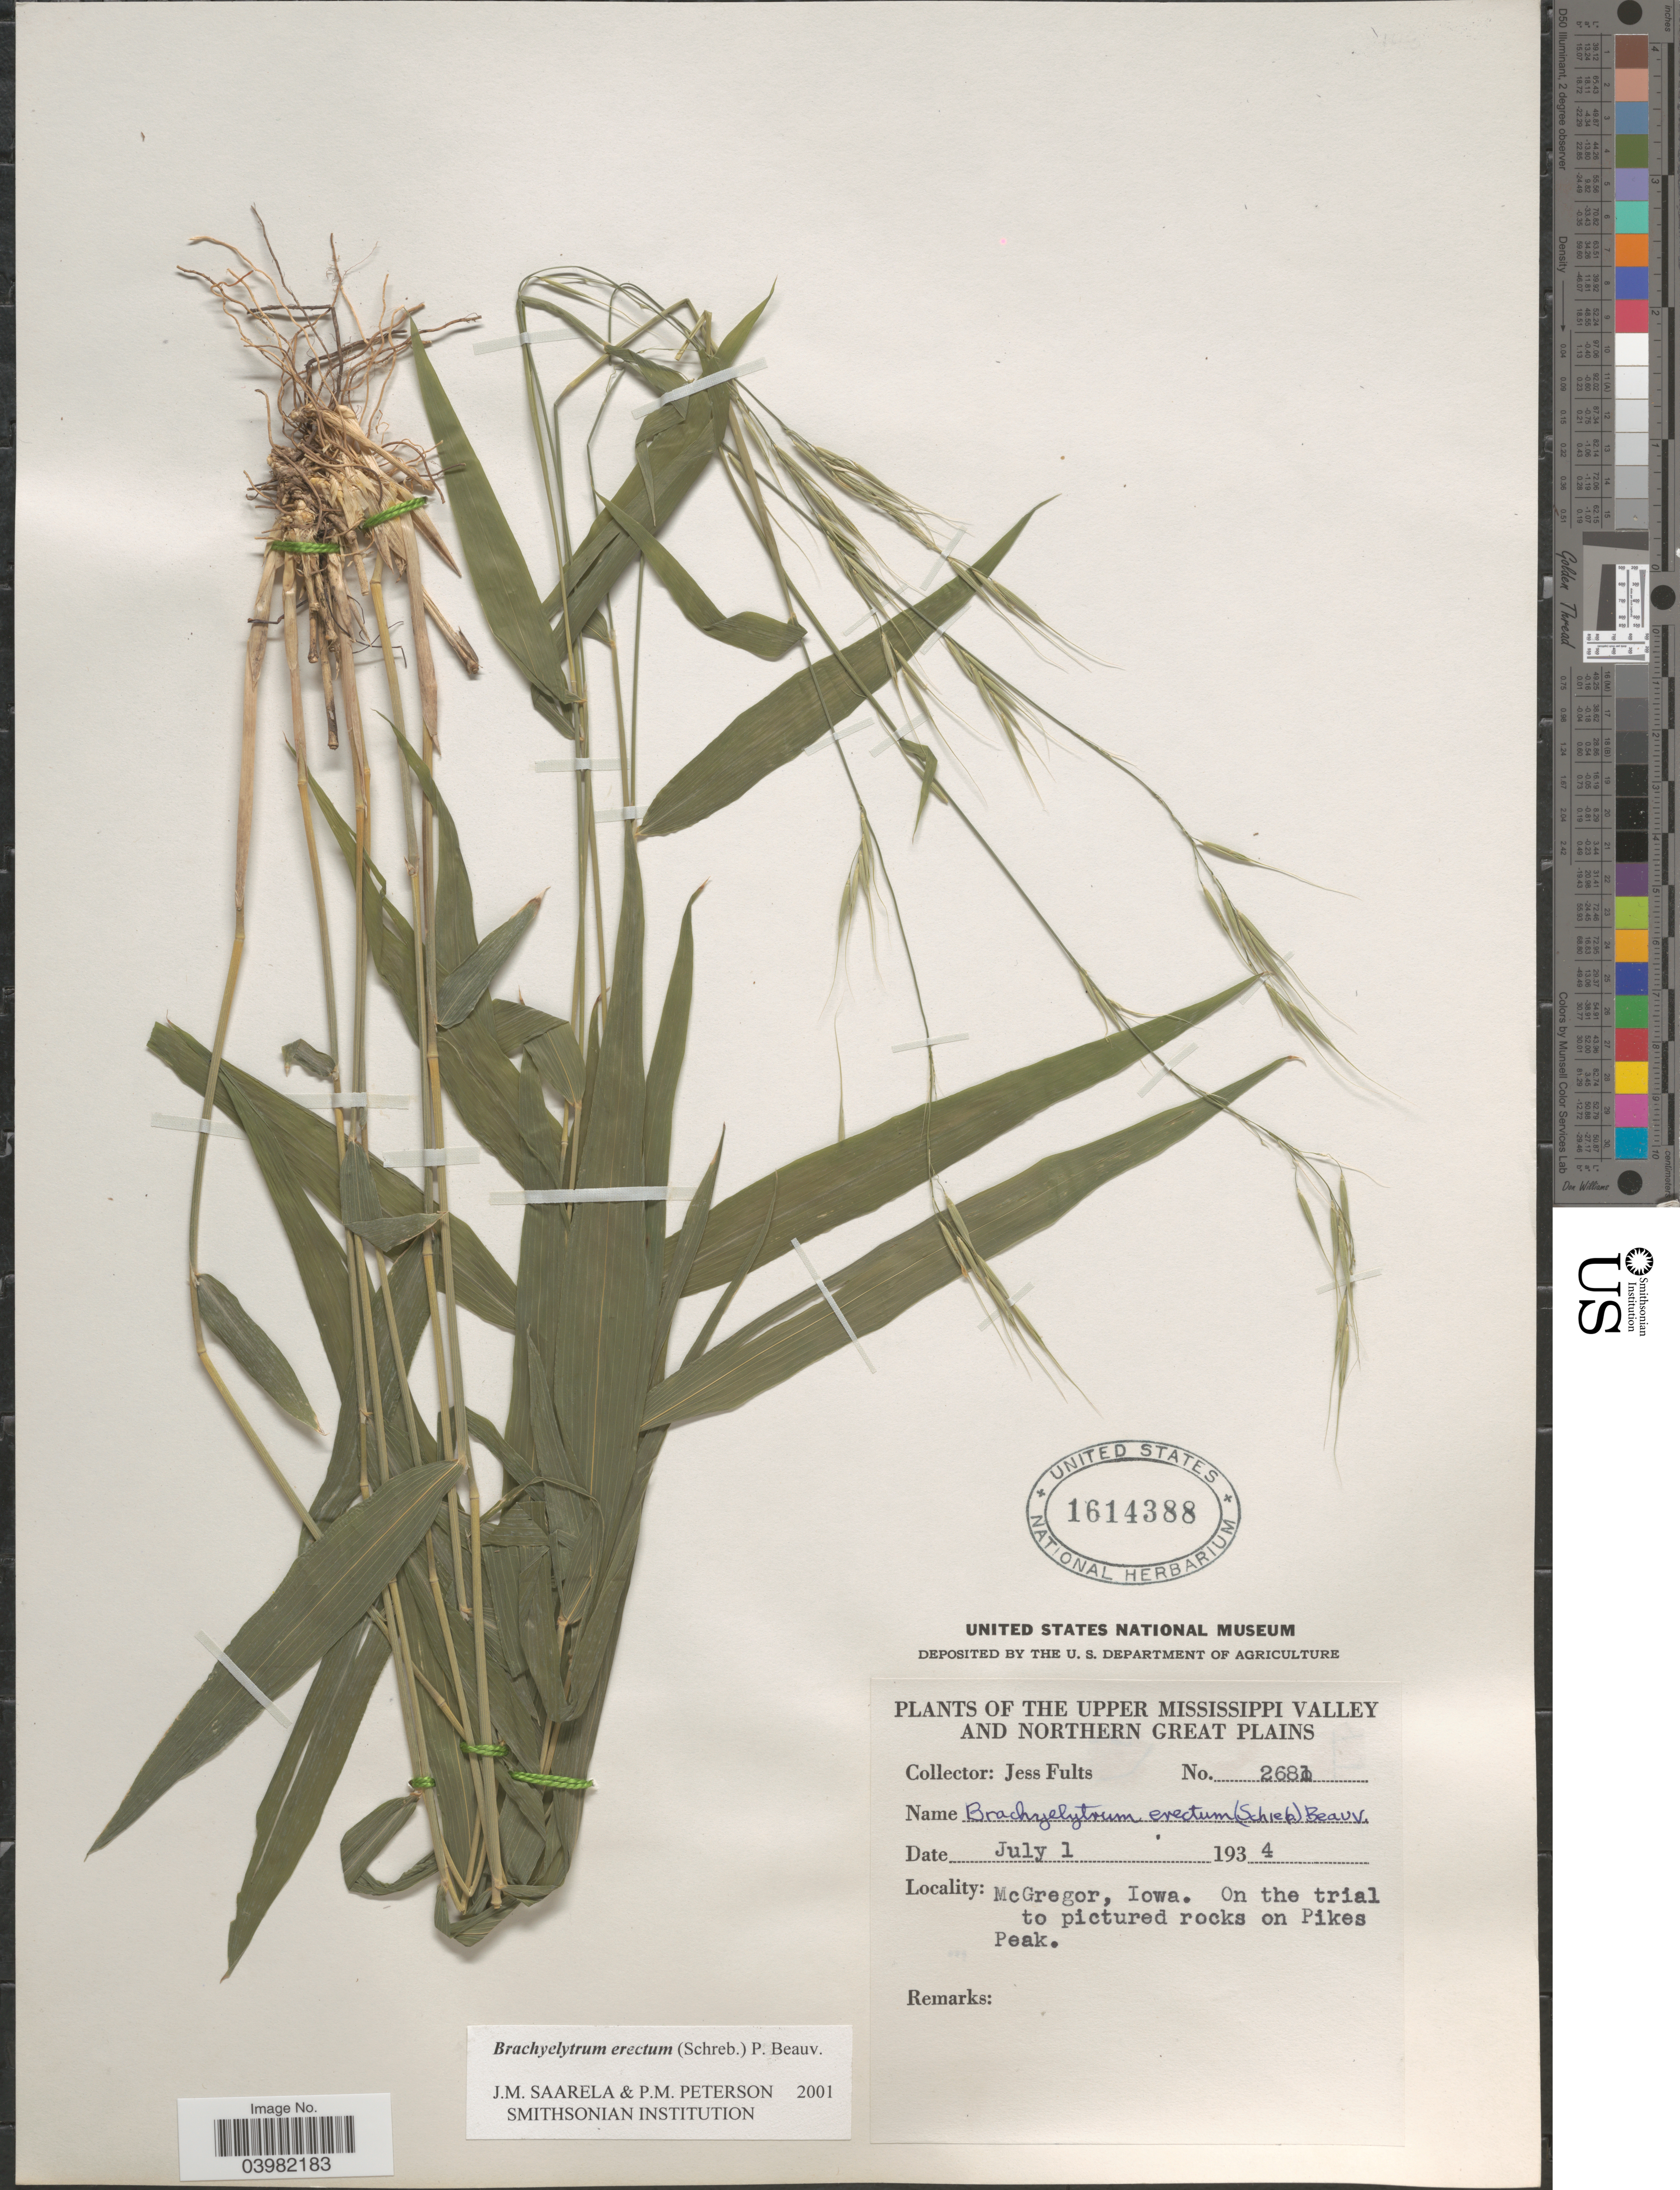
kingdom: Plantae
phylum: Tracheophyta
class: Liliopsida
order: Poales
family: Poaceae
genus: Brachyelytrum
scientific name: Brachyelytrum erectum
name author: (Schreb.) P. Beauv.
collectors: J. Fults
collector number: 2681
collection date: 1934-07-01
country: United States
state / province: Iowa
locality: The Upper Mississippi Valley and Northern Great Plains. McGregor. On the trail to pictured rocks on Pikes Peak.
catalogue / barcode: US 1614388